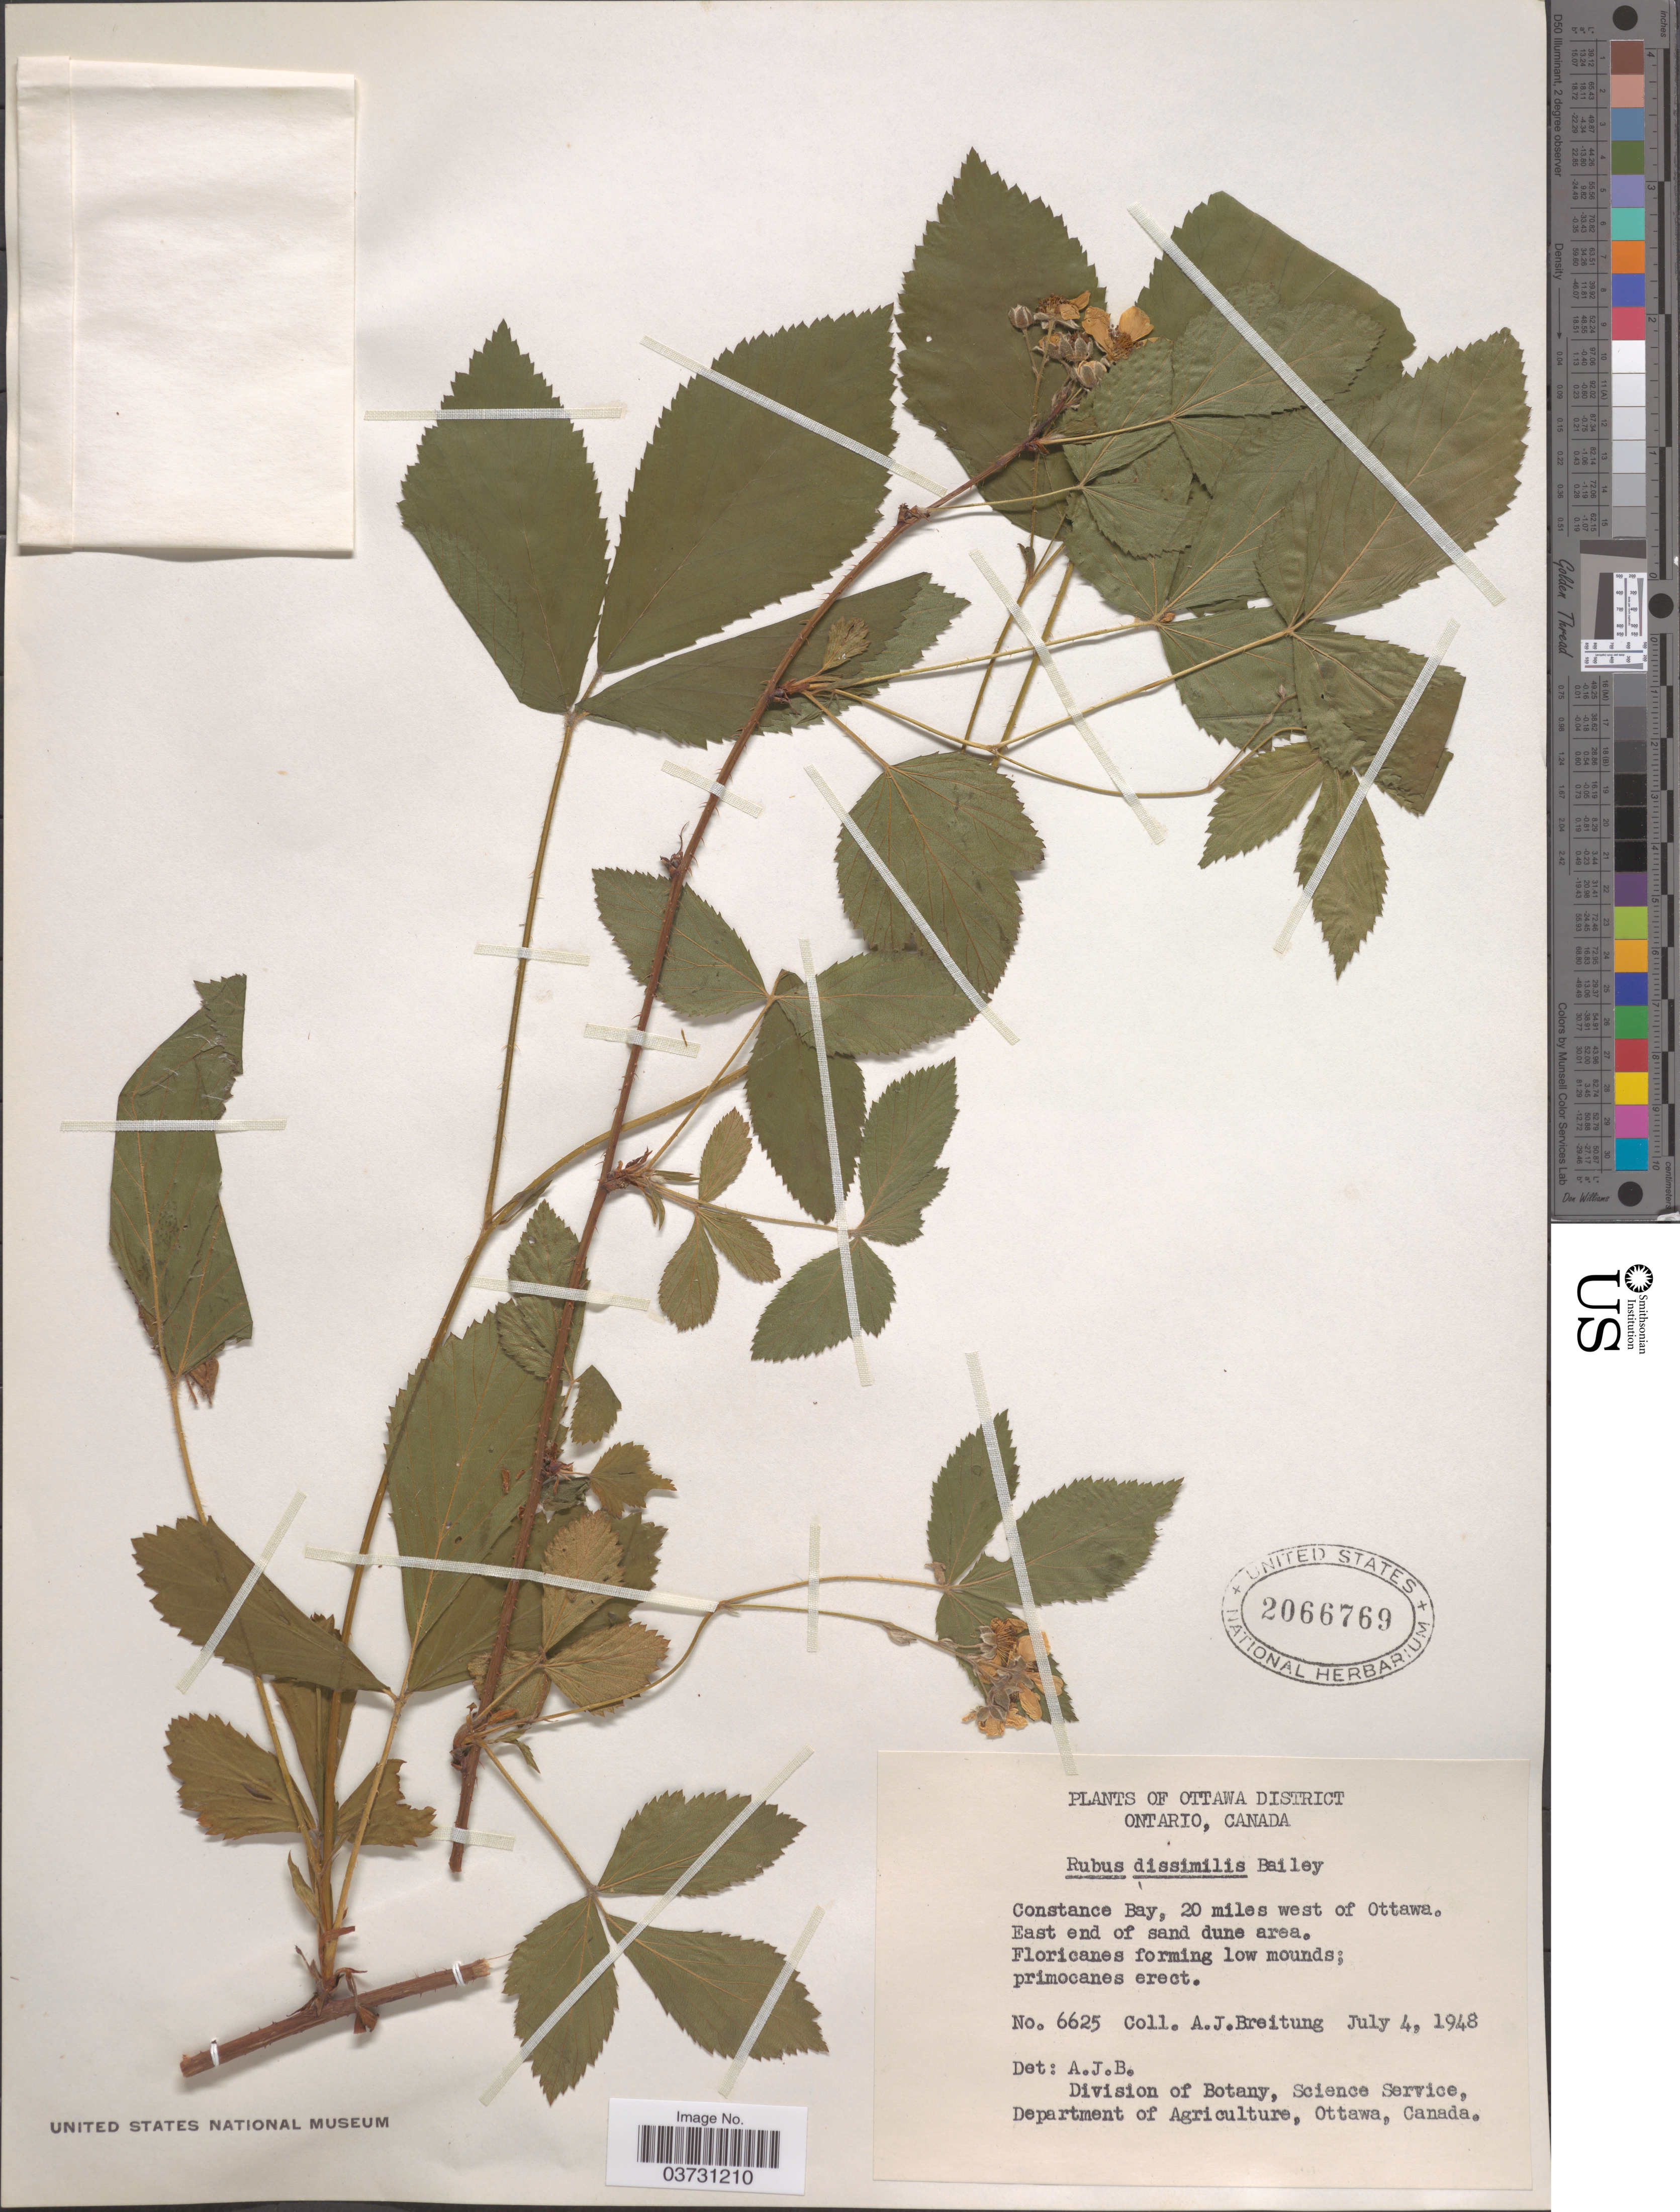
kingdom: Plantae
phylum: Tracheophyta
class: Magnoliopsida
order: Rosales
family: Rosaceae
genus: Rubus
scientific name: Rubus setosus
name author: Bigelow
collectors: A. Breitung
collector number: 6625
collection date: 1948-07-04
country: Canada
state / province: Ontario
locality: Ottawa District. Constance Bay, 20 miles west of Ottawa.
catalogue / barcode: US 2066769